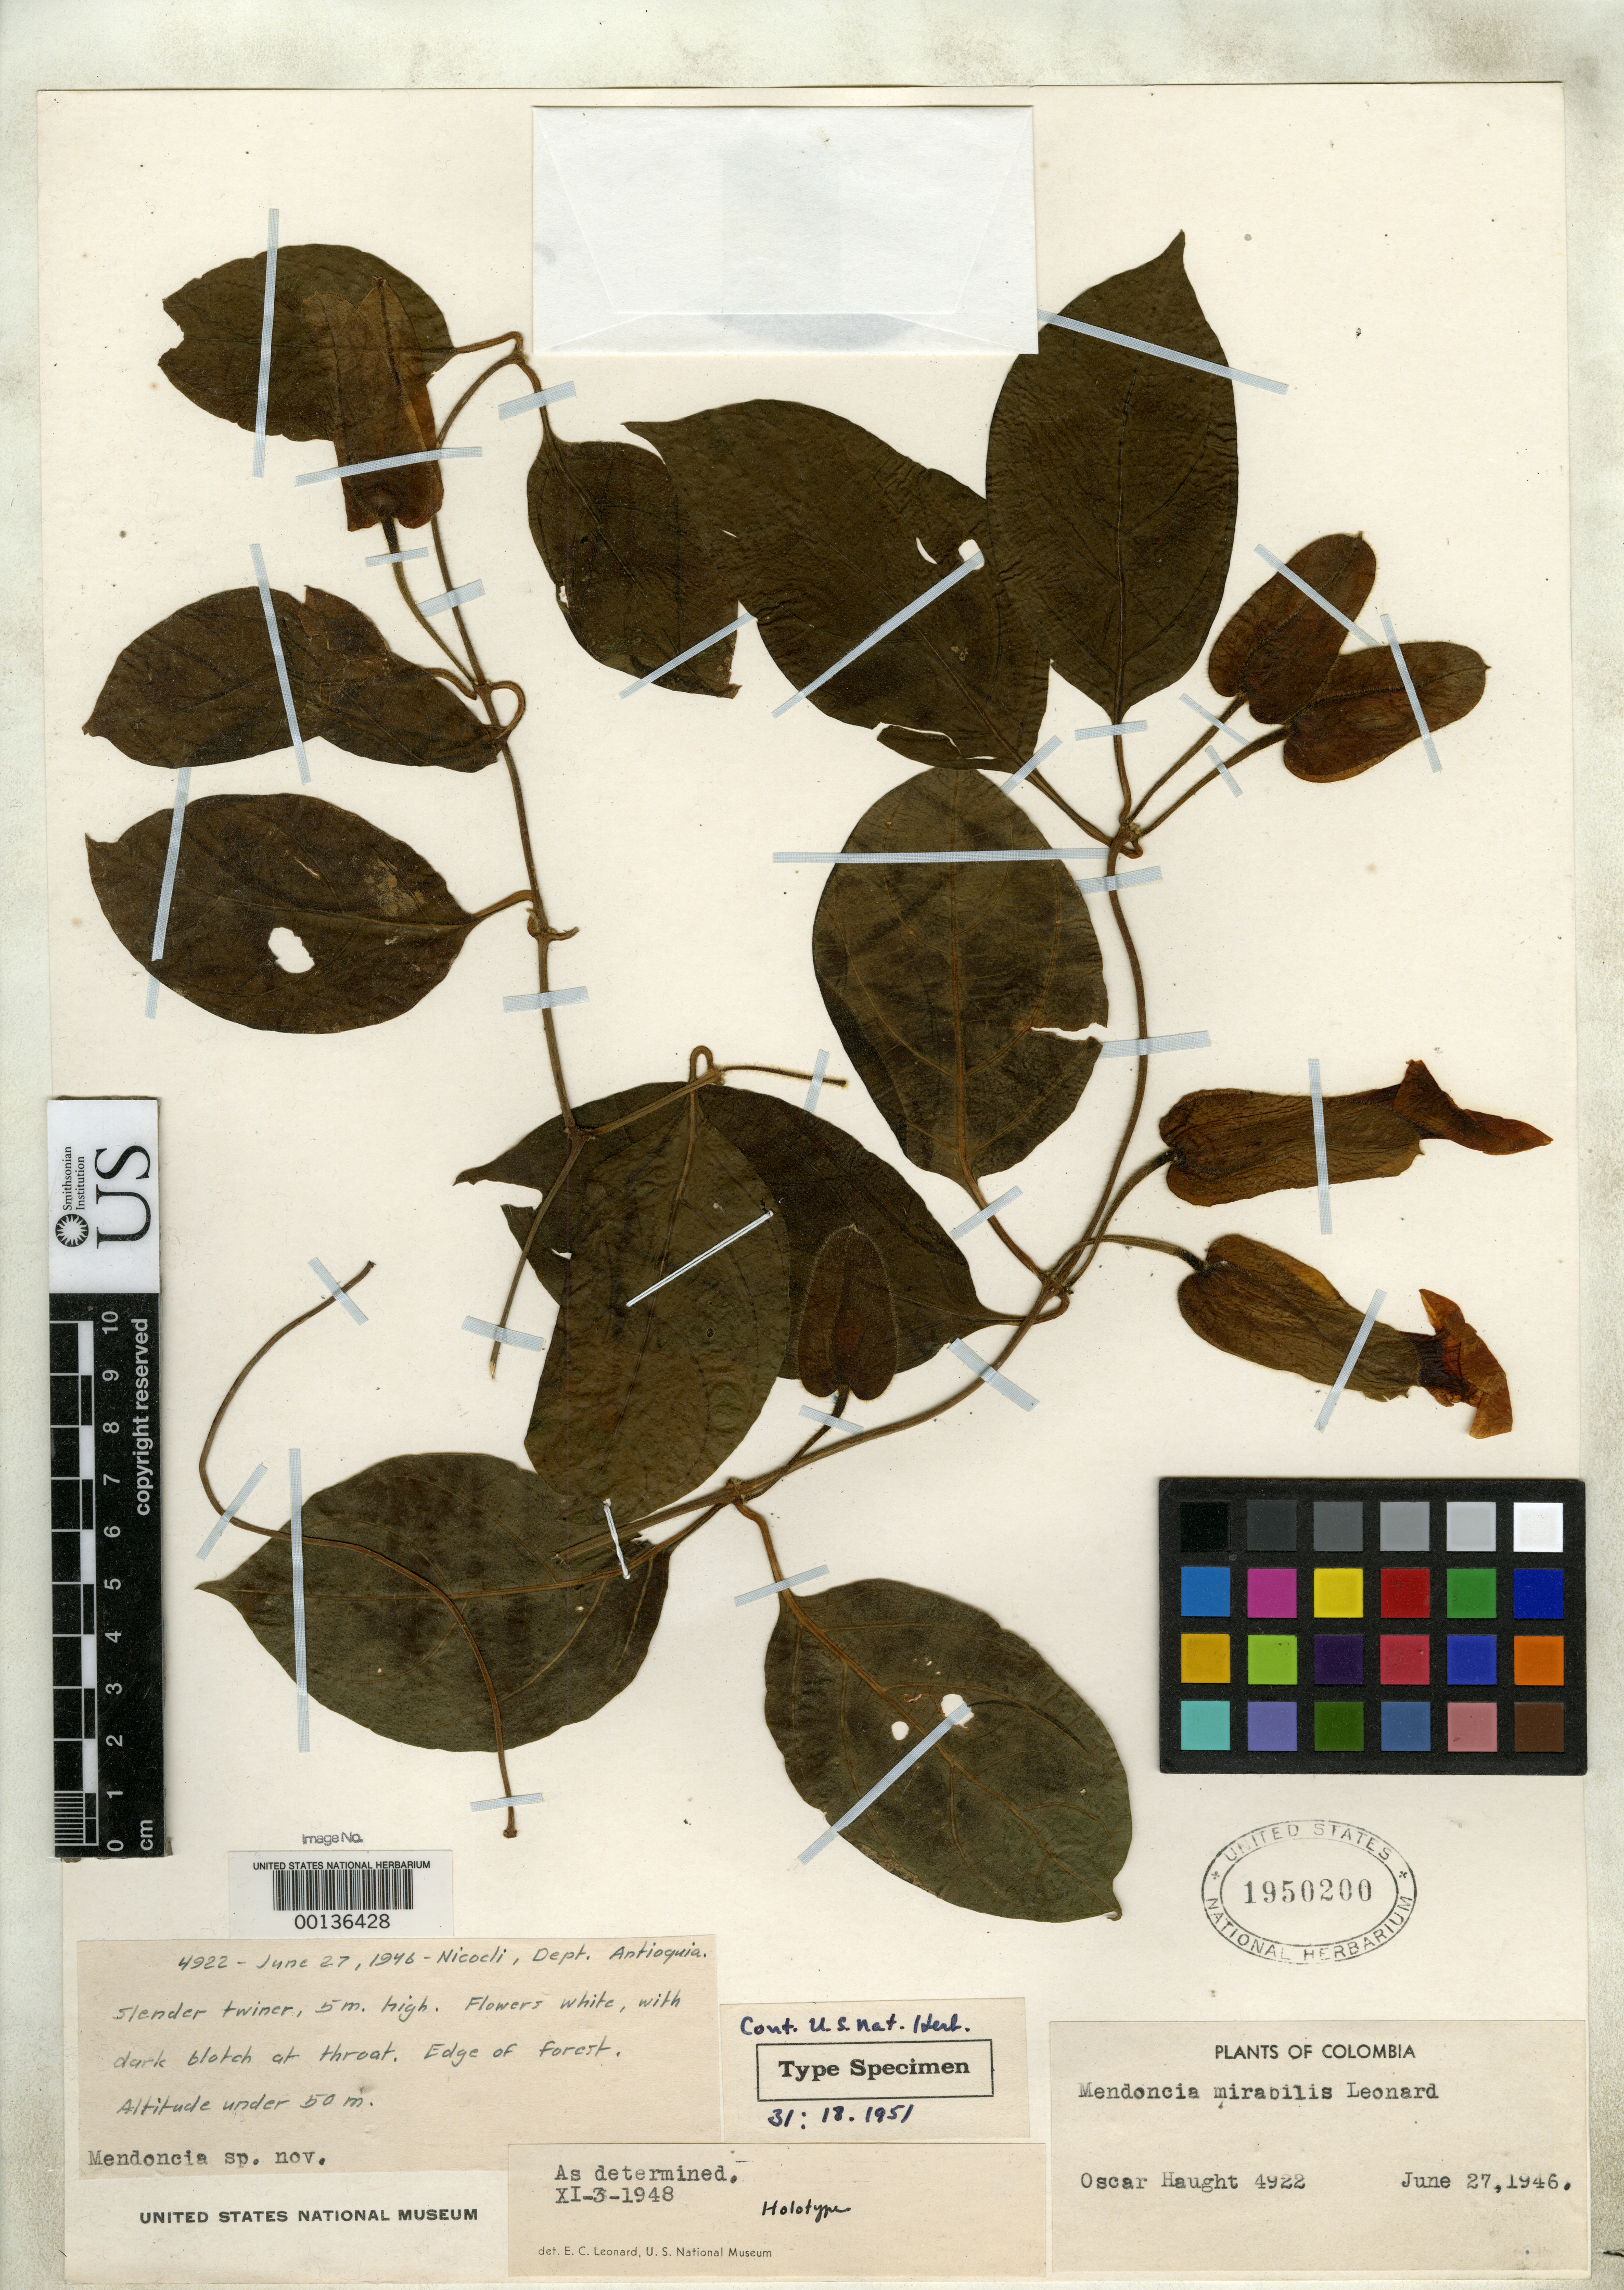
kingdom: Plantae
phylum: Tracheophyta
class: Magnoliopsida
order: Lamiales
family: Acanthaceae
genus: Mendoncia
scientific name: Mendoncia mirabilis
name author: Leonard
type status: Holotype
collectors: O. L. Haught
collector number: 4922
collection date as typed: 27 Jun 1946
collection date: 1946-06-27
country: Colombia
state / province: Antioquia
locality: Forest near Nicocli.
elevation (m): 50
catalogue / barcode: US 1950200